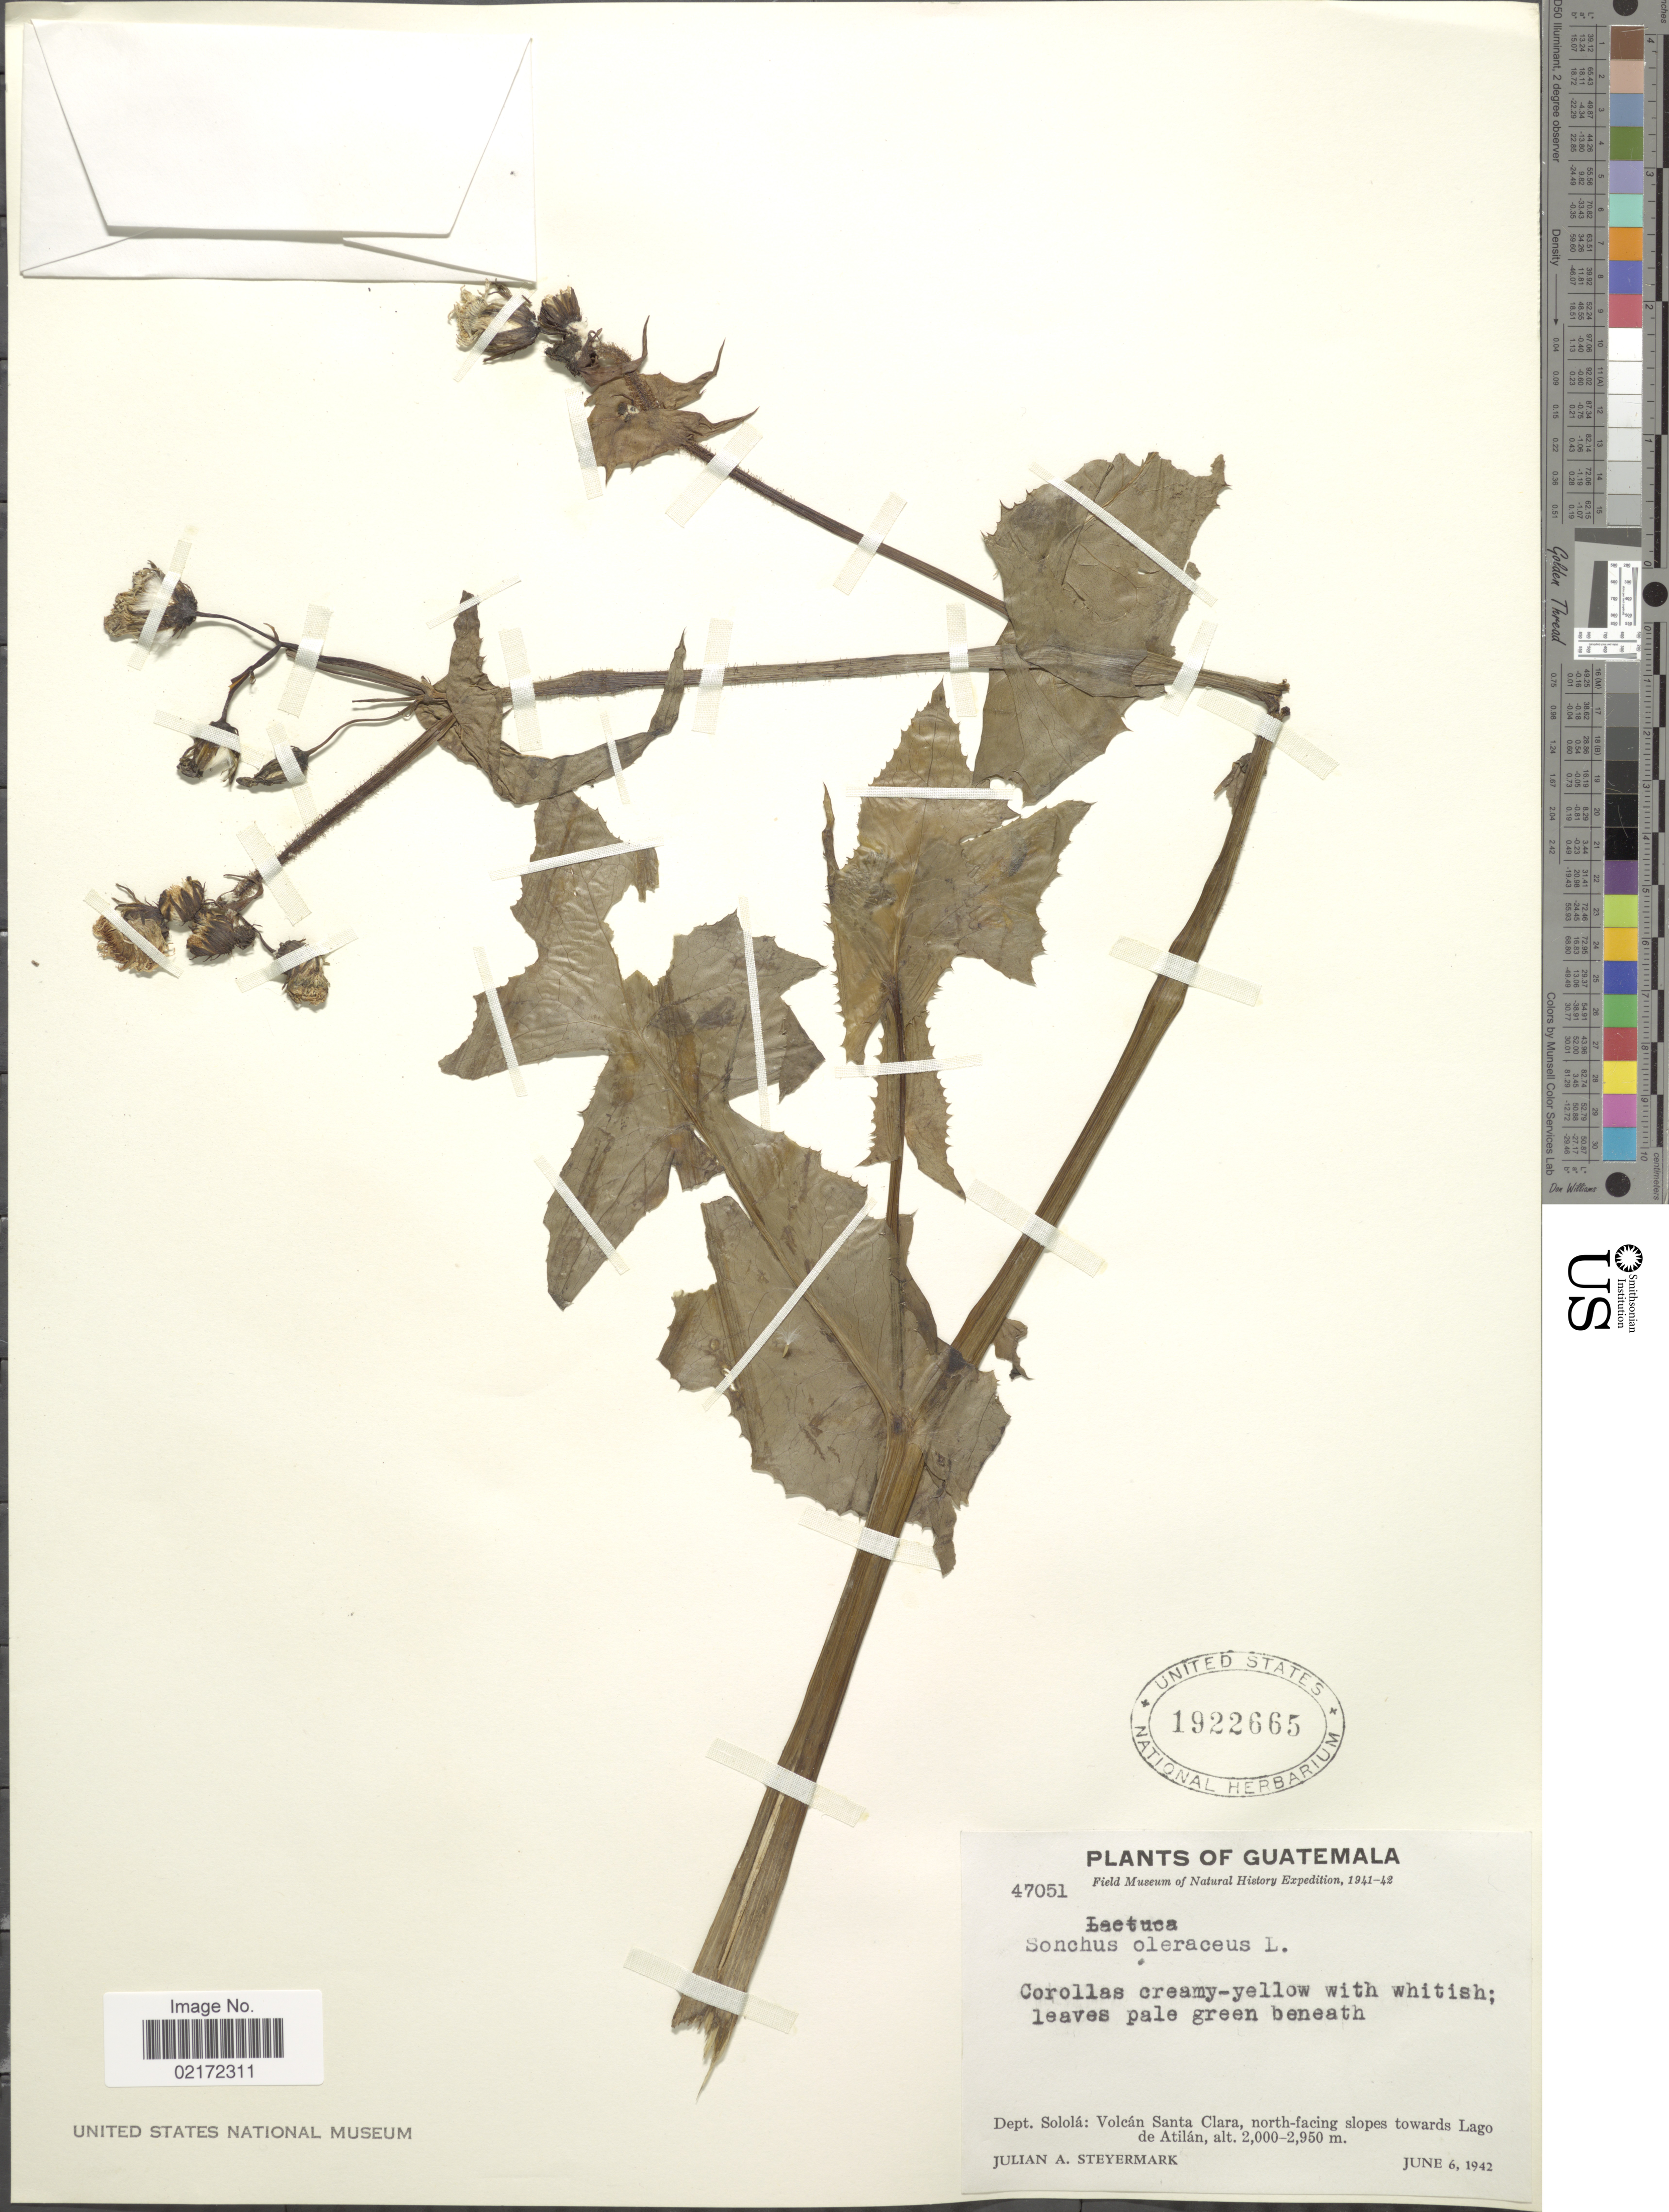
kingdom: Plantae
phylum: Tracheophyta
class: Magnoliopsida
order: Asterales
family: Asteraceae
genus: Sonchus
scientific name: Sonchus oleraceus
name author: L.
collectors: J. Steyermark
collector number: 47051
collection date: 1942-06-06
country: Guatemala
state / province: Sololá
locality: Dept. Sololá: Volcán Santa Clara, north-facing slopes towards Lago de Atilán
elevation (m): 2000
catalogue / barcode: US 1922665